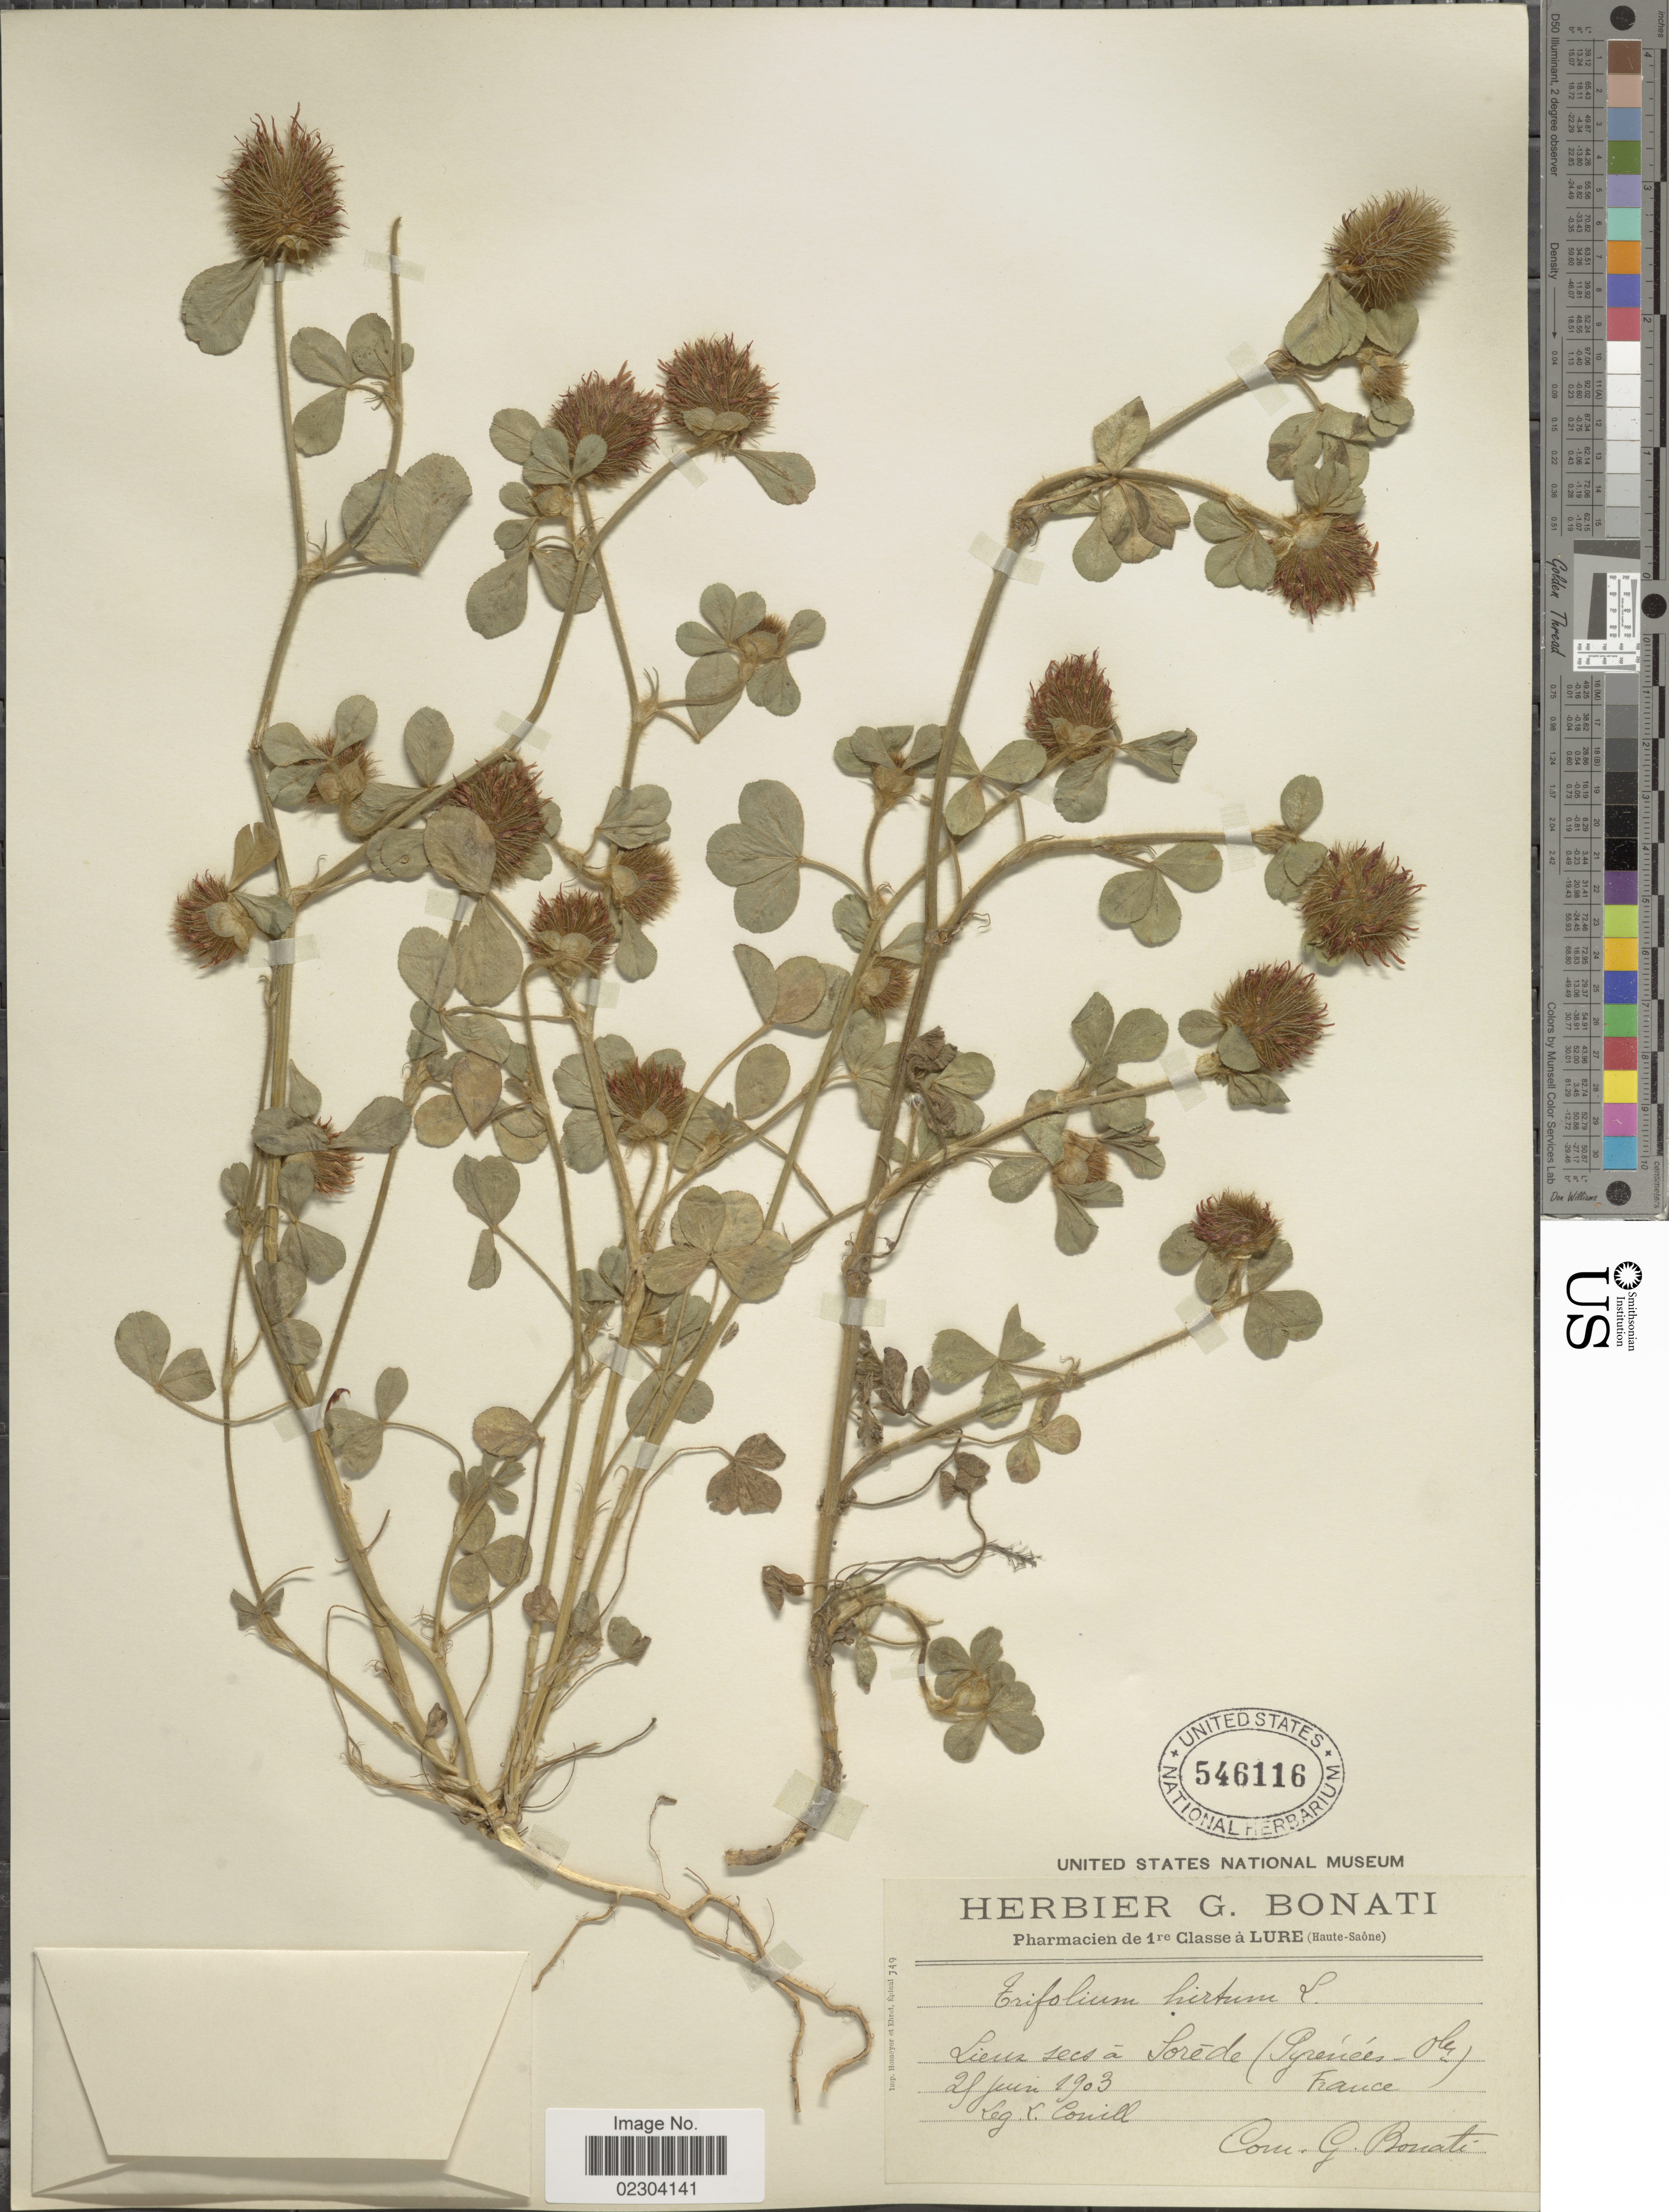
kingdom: Plantae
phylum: Tracheophyta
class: Magnoliopsida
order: Fabales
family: Fabaceae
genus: Trifolium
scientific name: Trifolium hirtum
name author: All.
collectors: Conill, L.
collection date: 1903-06-29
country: France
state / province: Occitanie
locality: Lieuz sect: Sorede ( Pyrenees Oles) [interpreted]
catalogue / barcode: US 546116